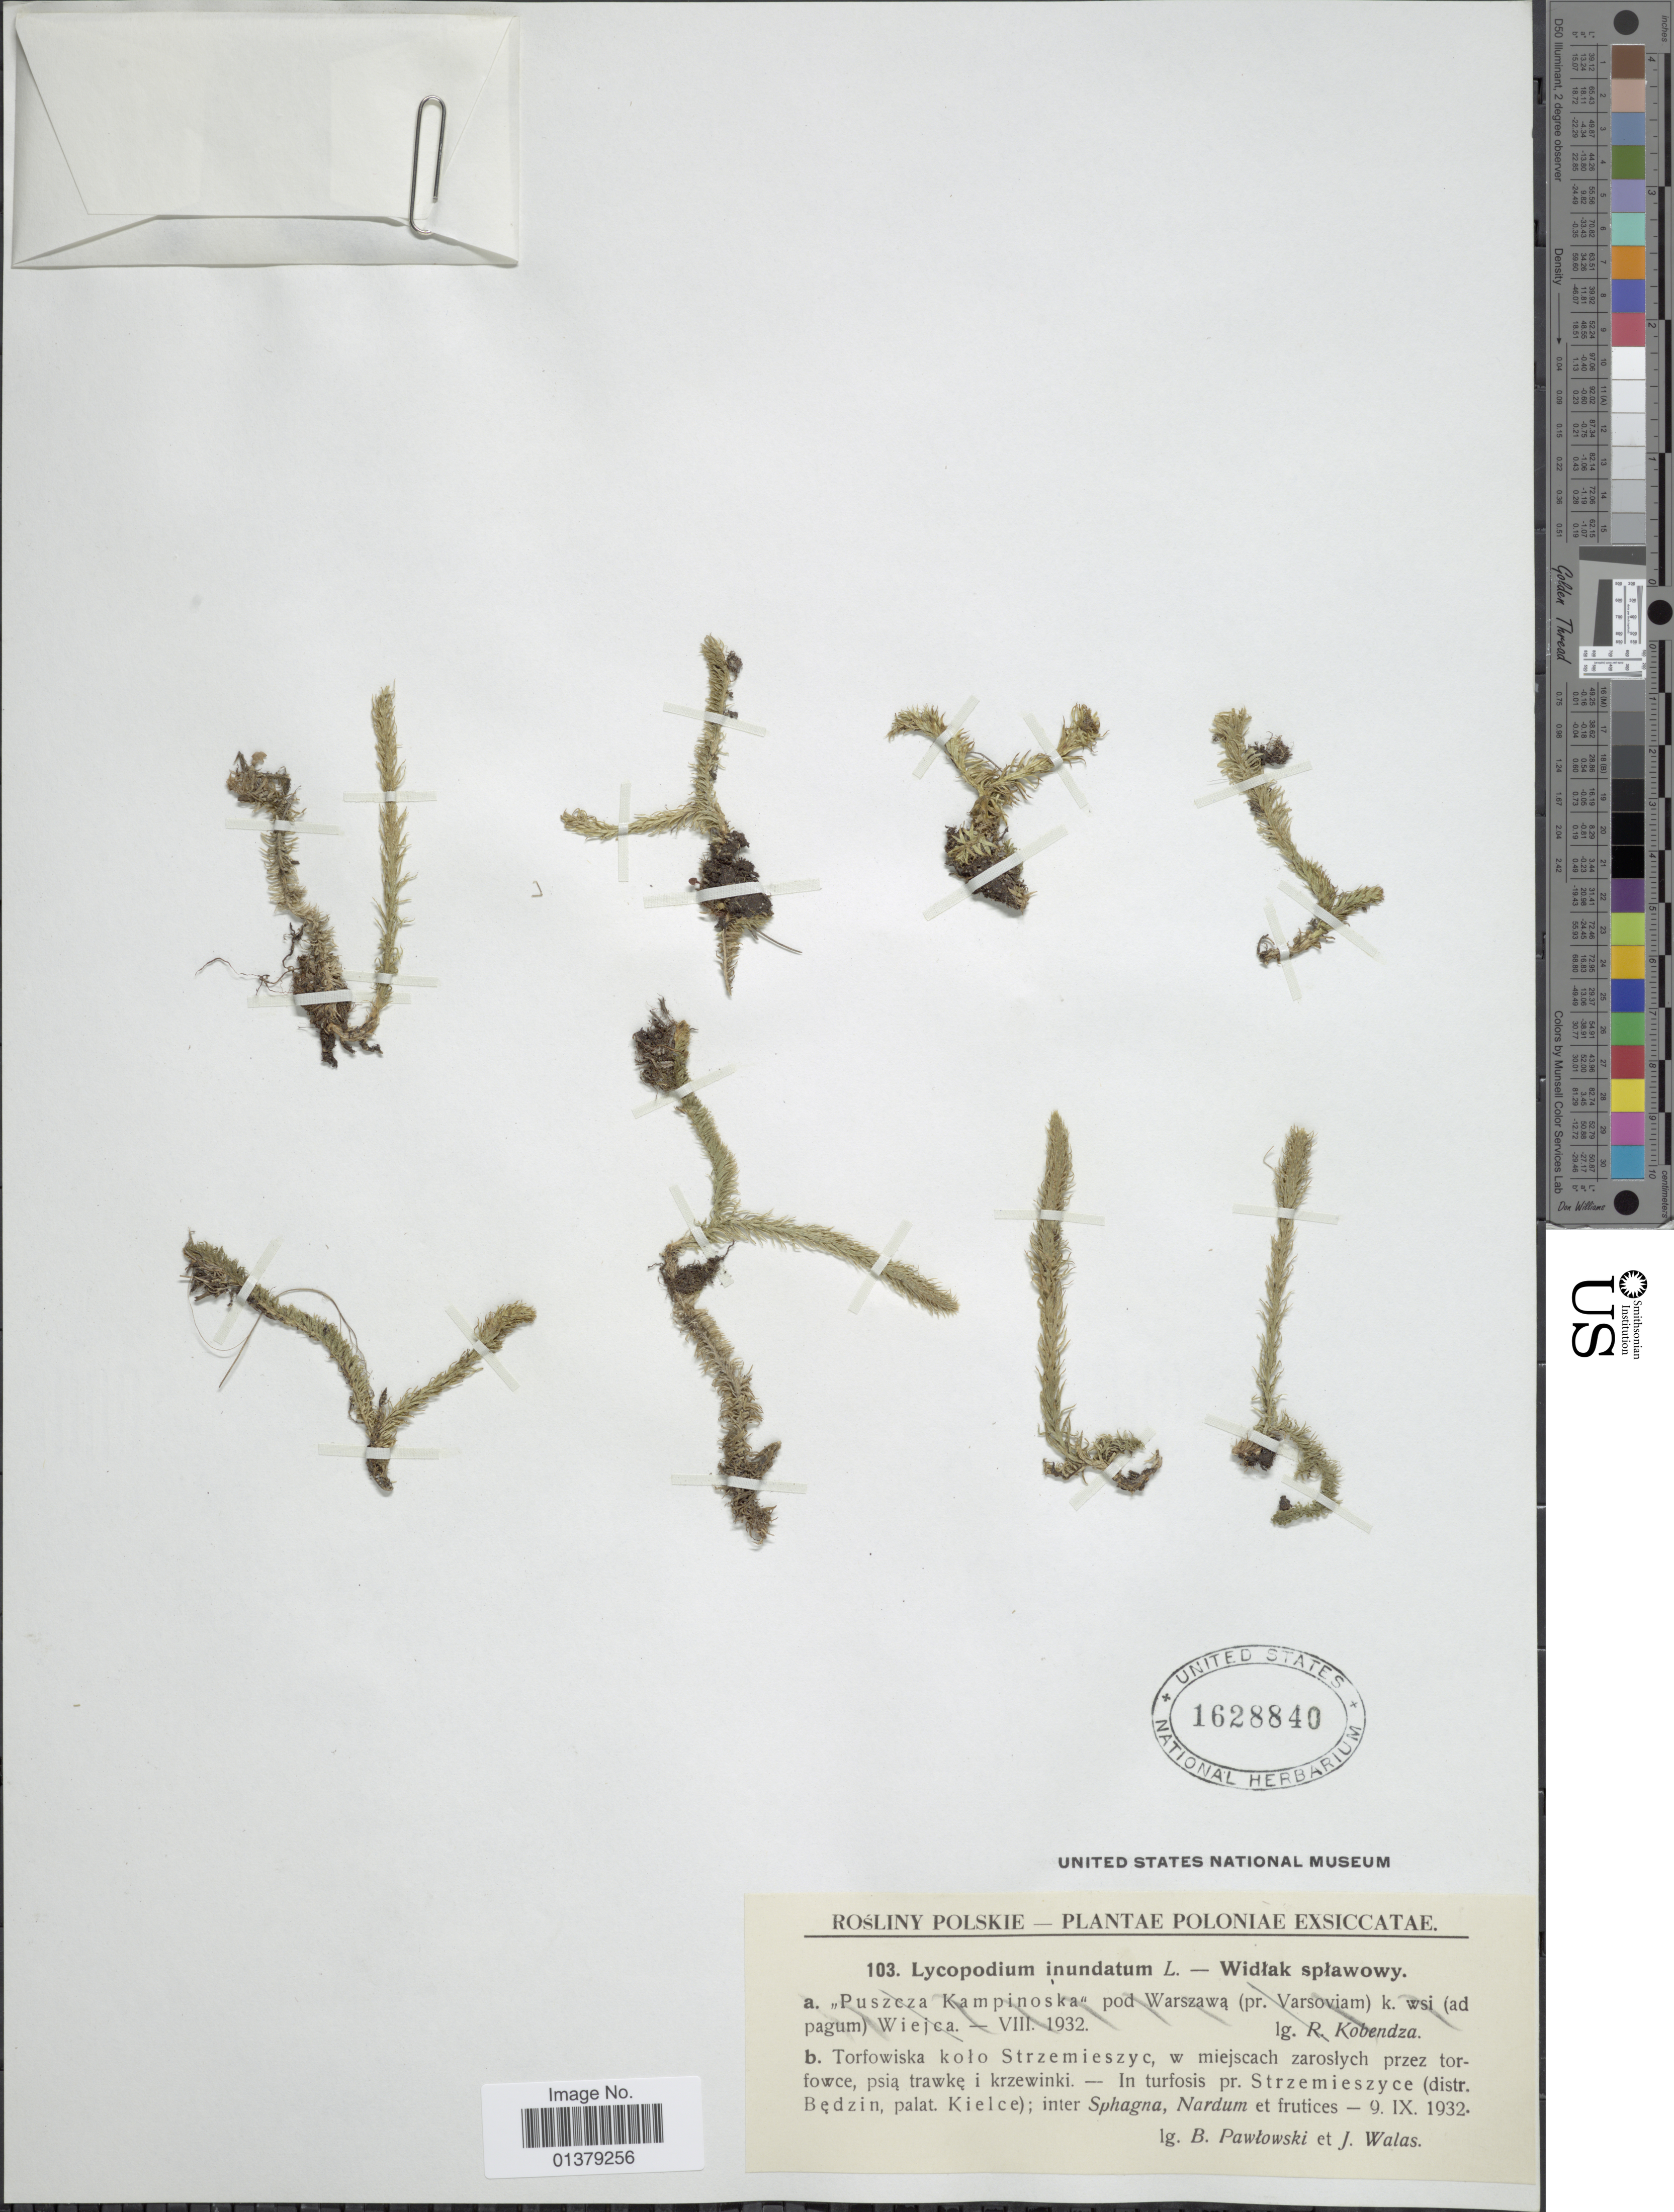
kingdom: Plantae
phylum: Tracheophyta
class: Lycopodiopsida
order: Lycopodiales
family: Lycopodiaceae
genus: Lycopodiella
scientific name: Lycopodiella inundata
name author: (L.) Holub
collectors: B. Pawlowski & J. Walas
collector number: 103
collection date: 1932-09-09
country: Poland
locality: In turfosis pr Strzemiesyce (distr. Bedzin, palat Kielce); inter Sphagna, Nardum et frutices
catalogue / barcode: US 1628840